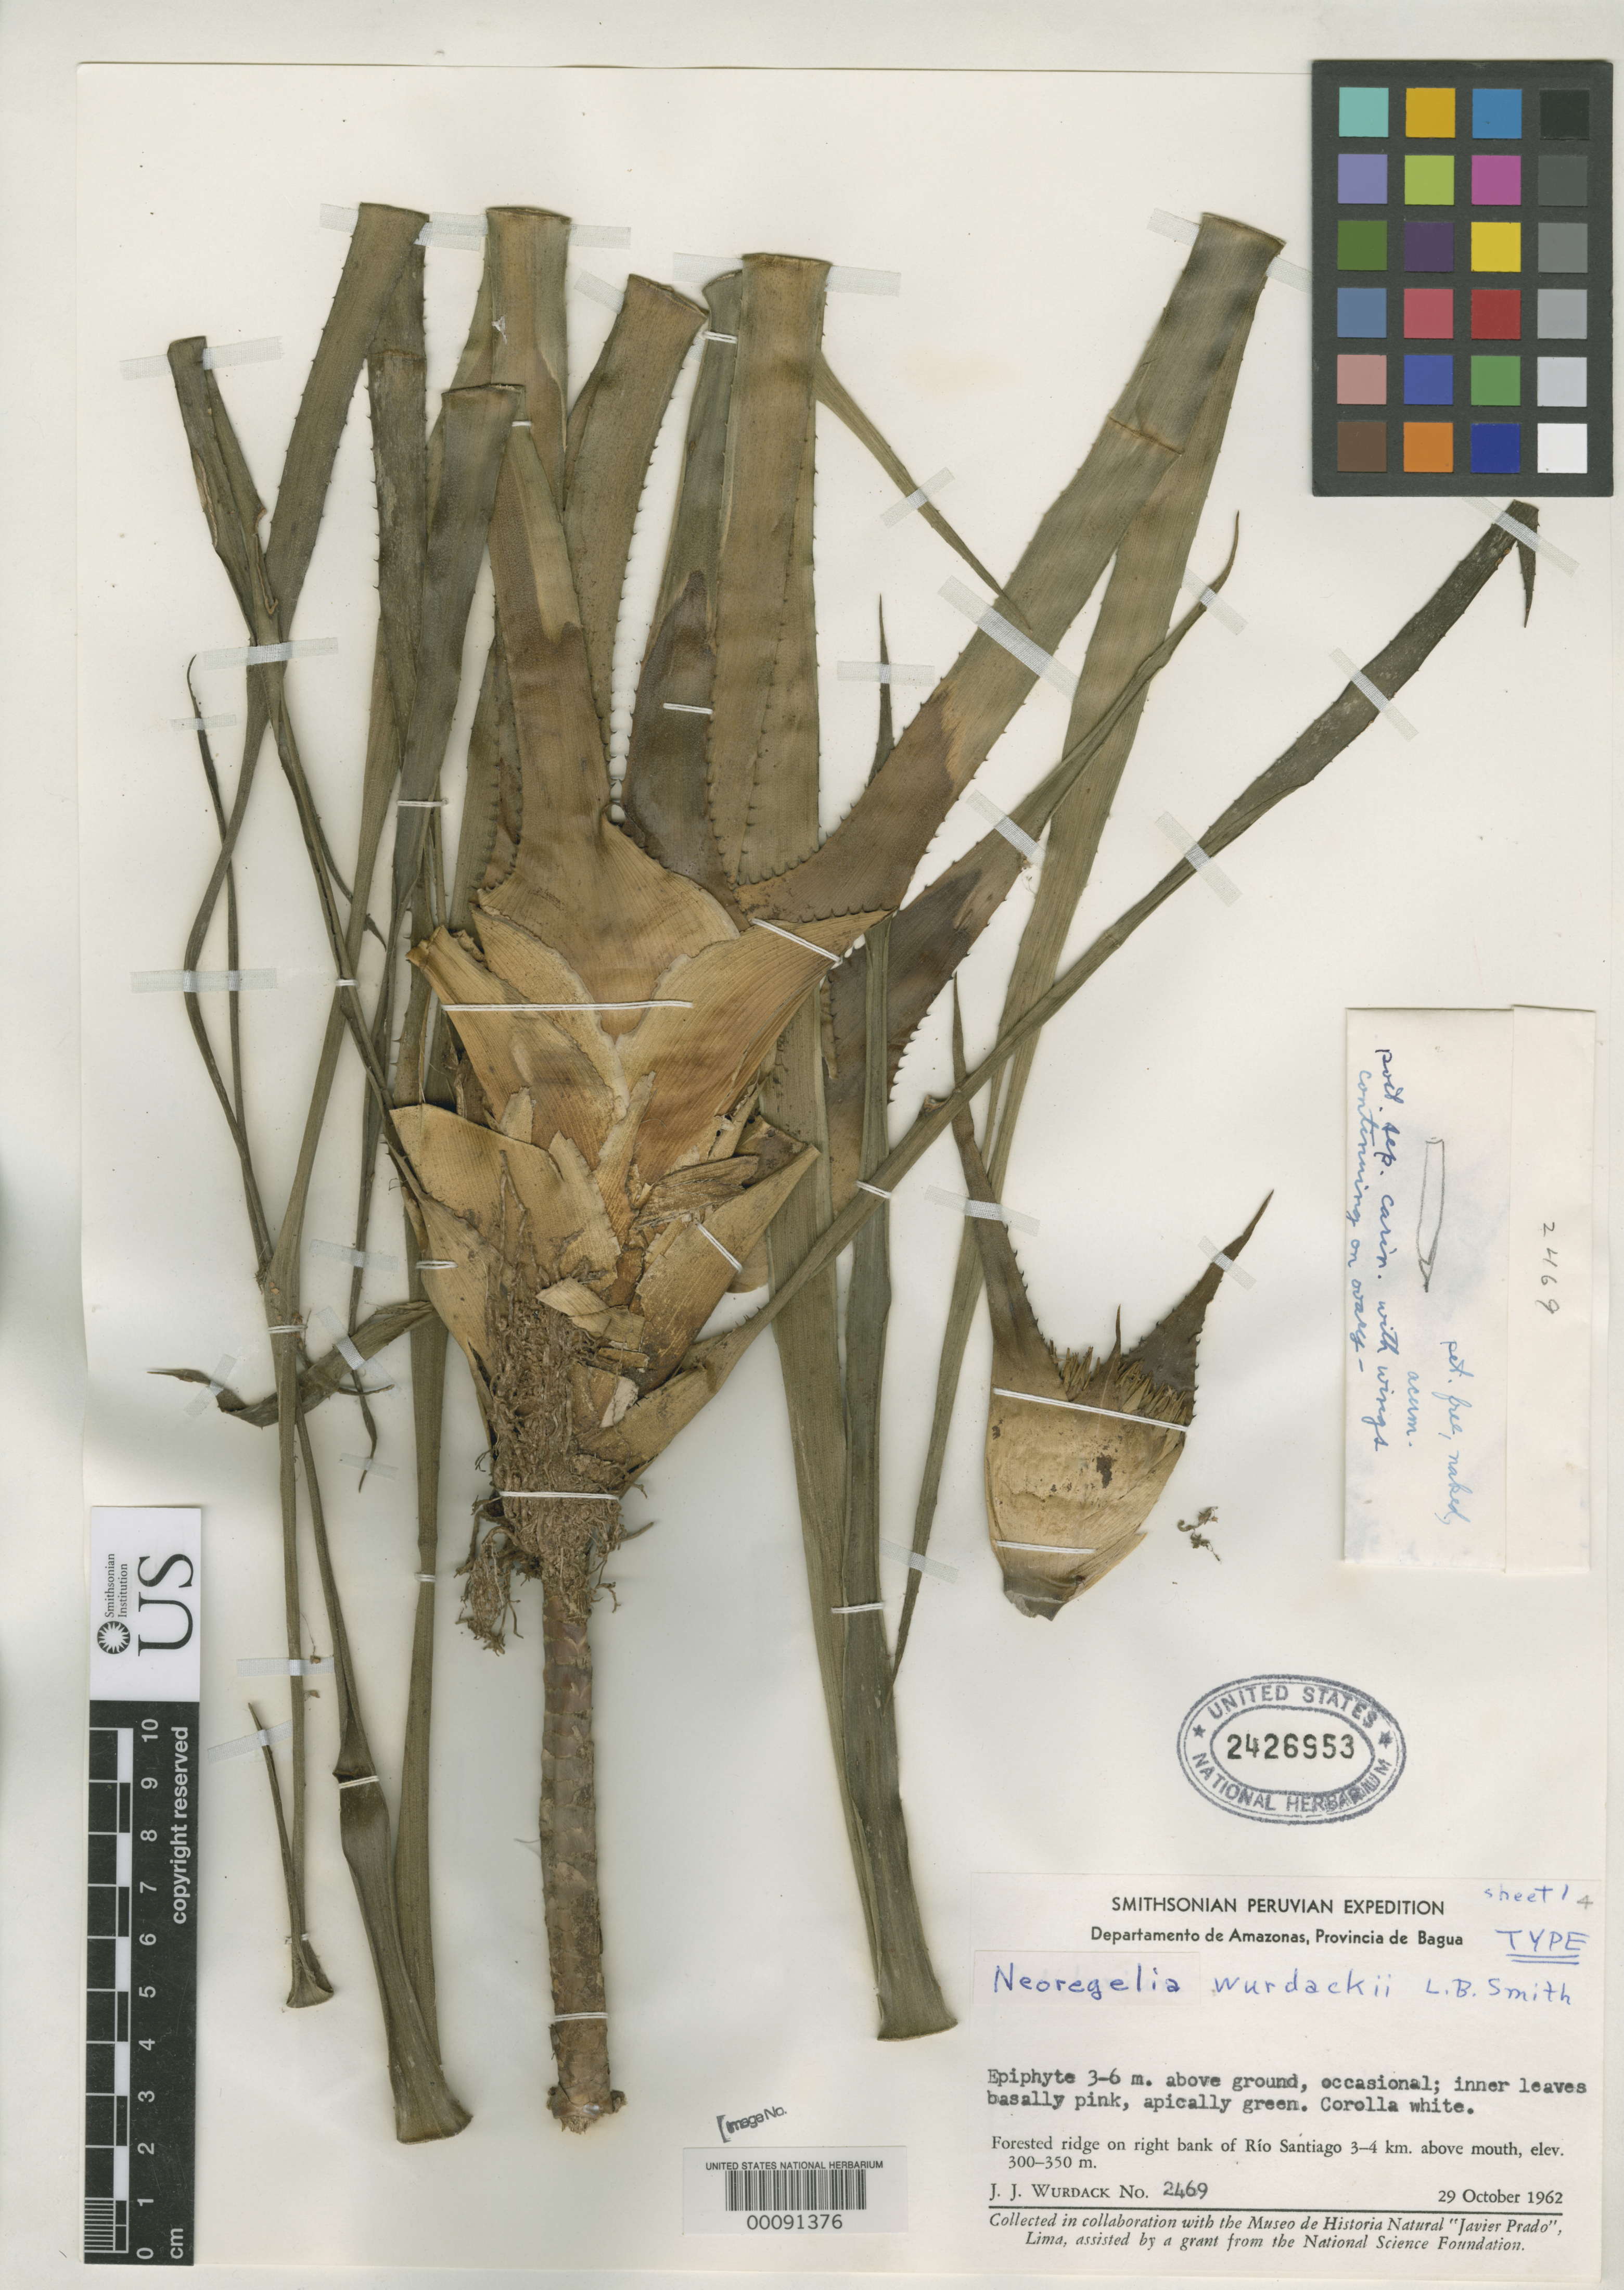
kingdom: Plantae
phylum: Tracheophyta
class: Liliopsida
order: Poales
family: Bromeliaceae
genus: Neoregelia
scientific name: Neoregelia wurdackii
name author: L.B. Sm.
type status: Holotype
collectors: J. J. Wurdack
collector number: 2469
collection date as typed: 29 Oct 1962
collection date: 1962-10-29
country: Peru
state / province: Amazonas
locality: Río Santiago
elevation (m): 300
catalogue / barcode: US 2426953